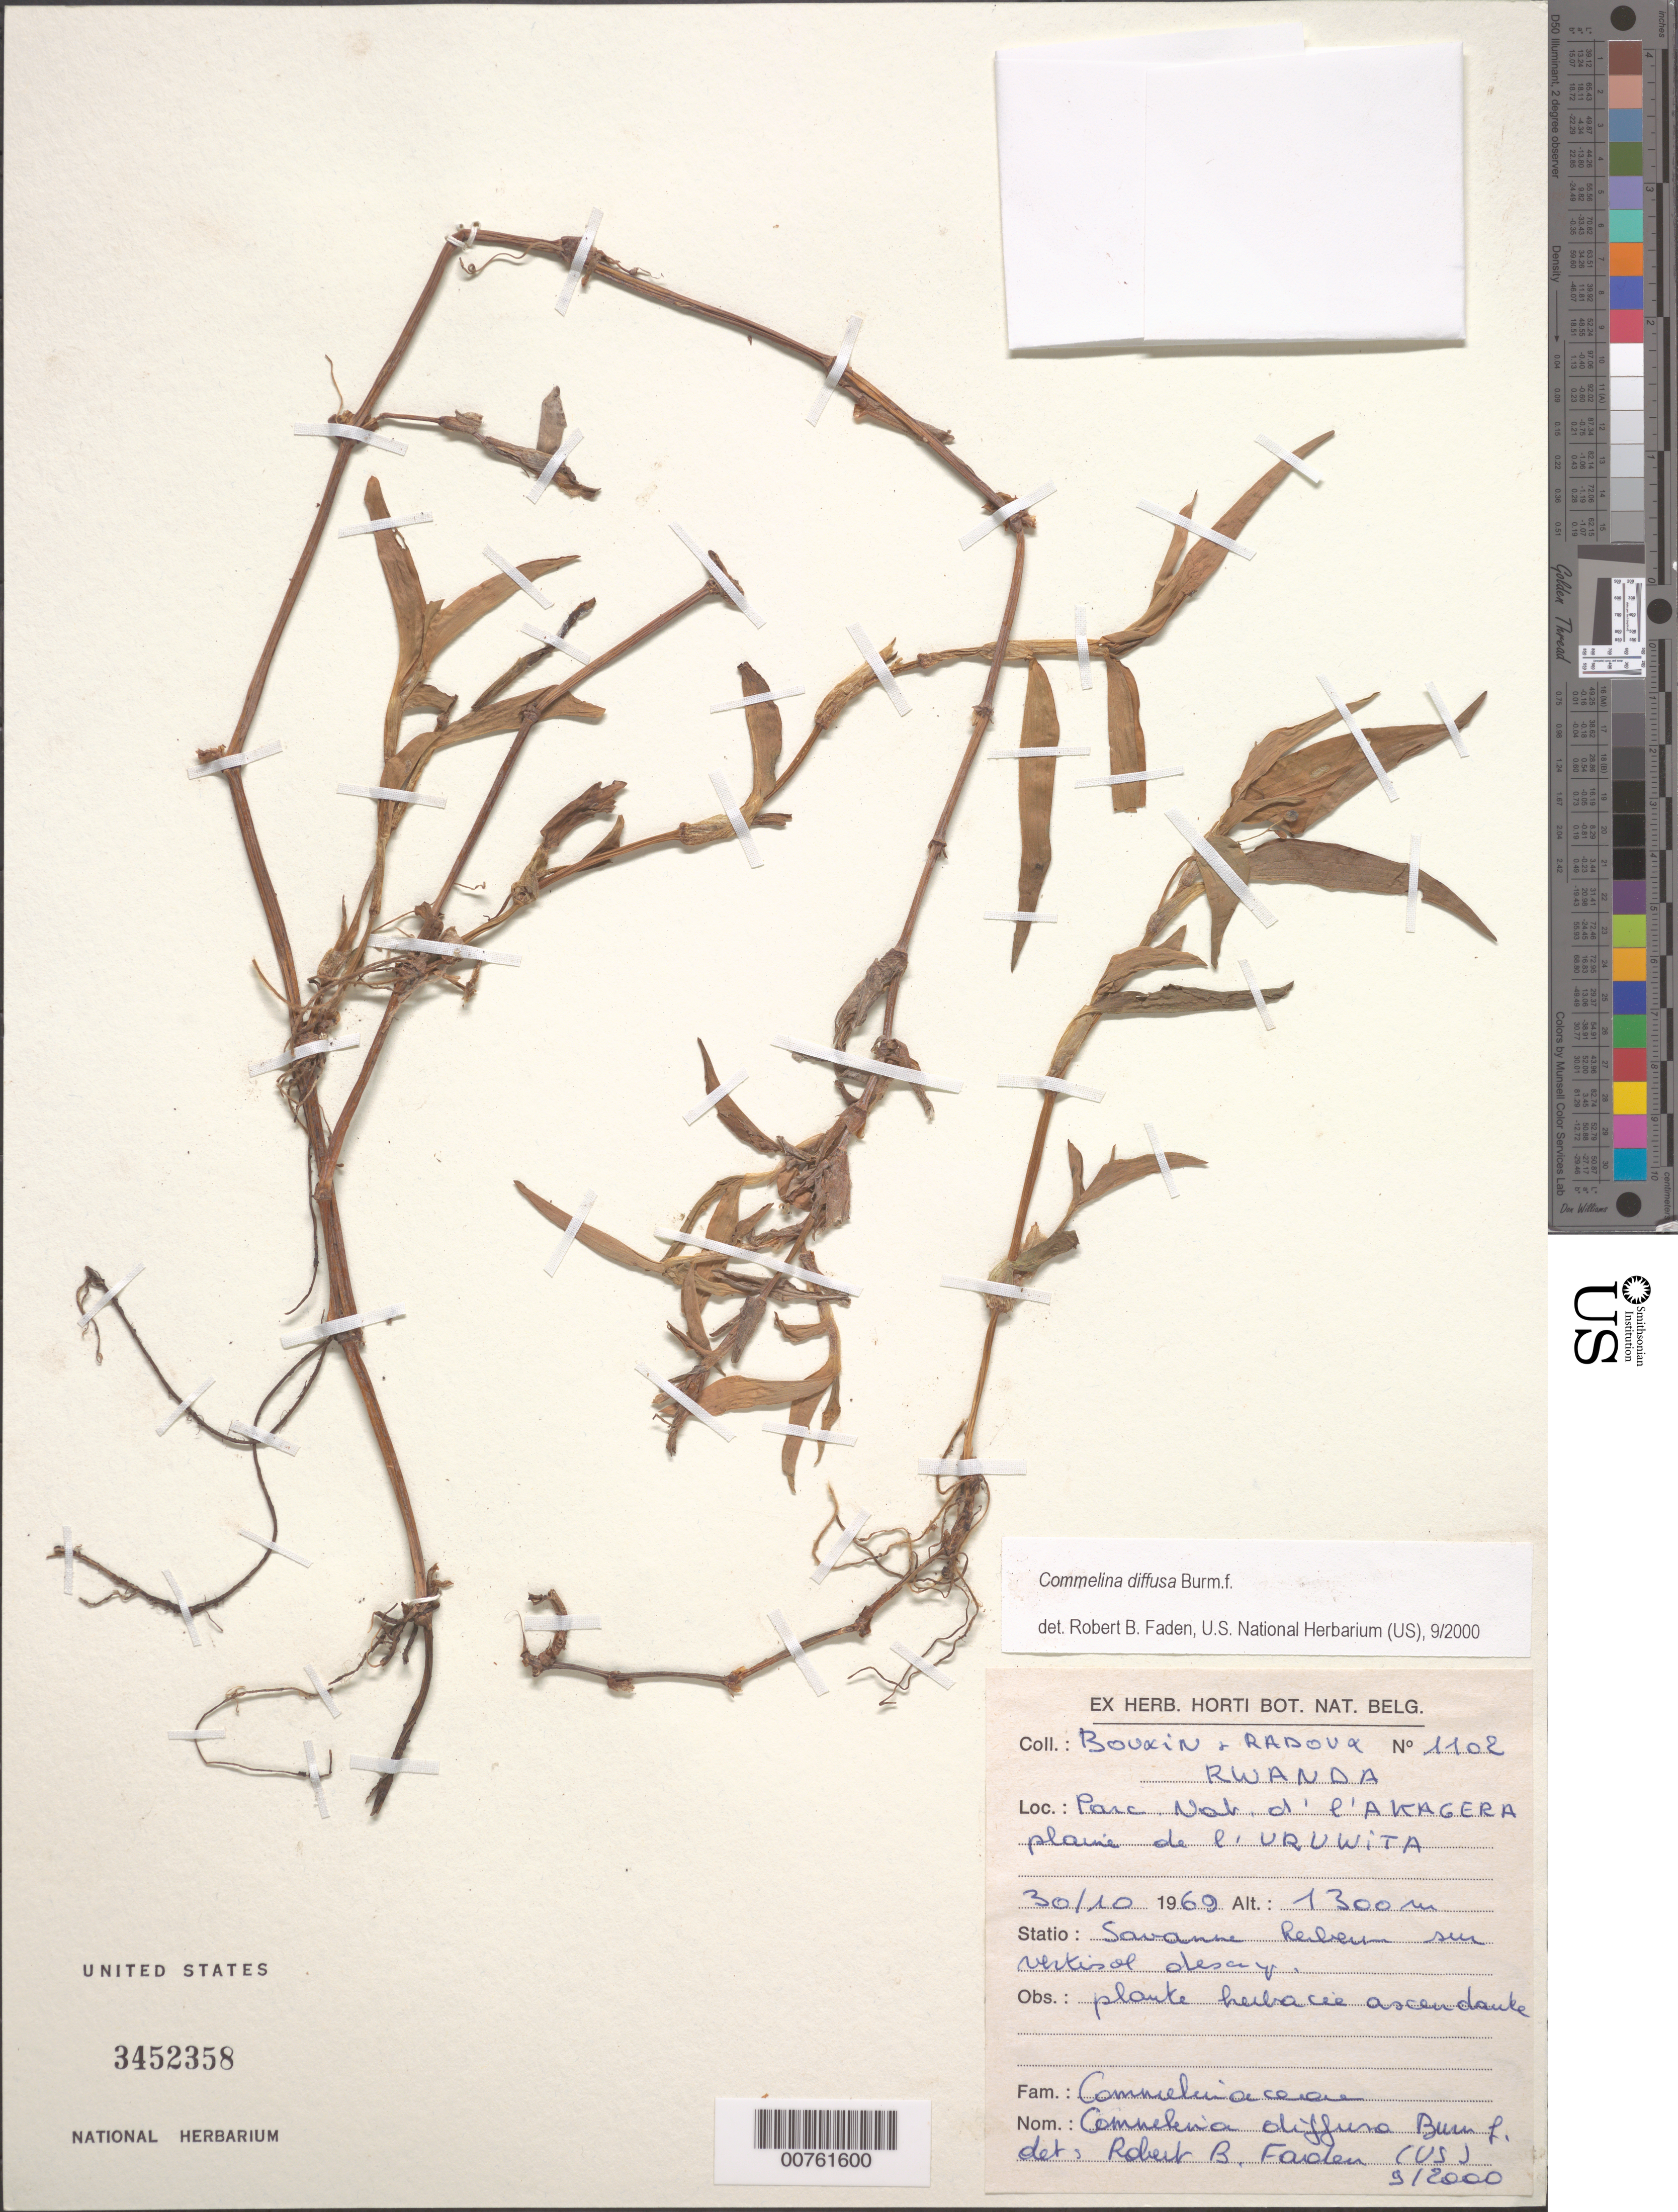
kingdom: Plantae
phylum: Tracheophyta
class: Liliopsida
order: Commelinales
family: Commelinaceae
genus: Commelina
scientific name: Commelina diffusa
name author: Burm. f.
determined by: Faden, Robert B., (US), Smithsonian Institution - National Museum of Natural History (UNITED STATES)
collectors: -. Bouxin & -- Radoux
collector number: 1102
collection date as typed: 30 Oct 1969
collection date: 1969-10-30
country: Rwanda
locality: Parc Nat d'l'Akagera plaine de l'Uruwita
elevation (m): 1300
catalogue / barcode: US 3452358